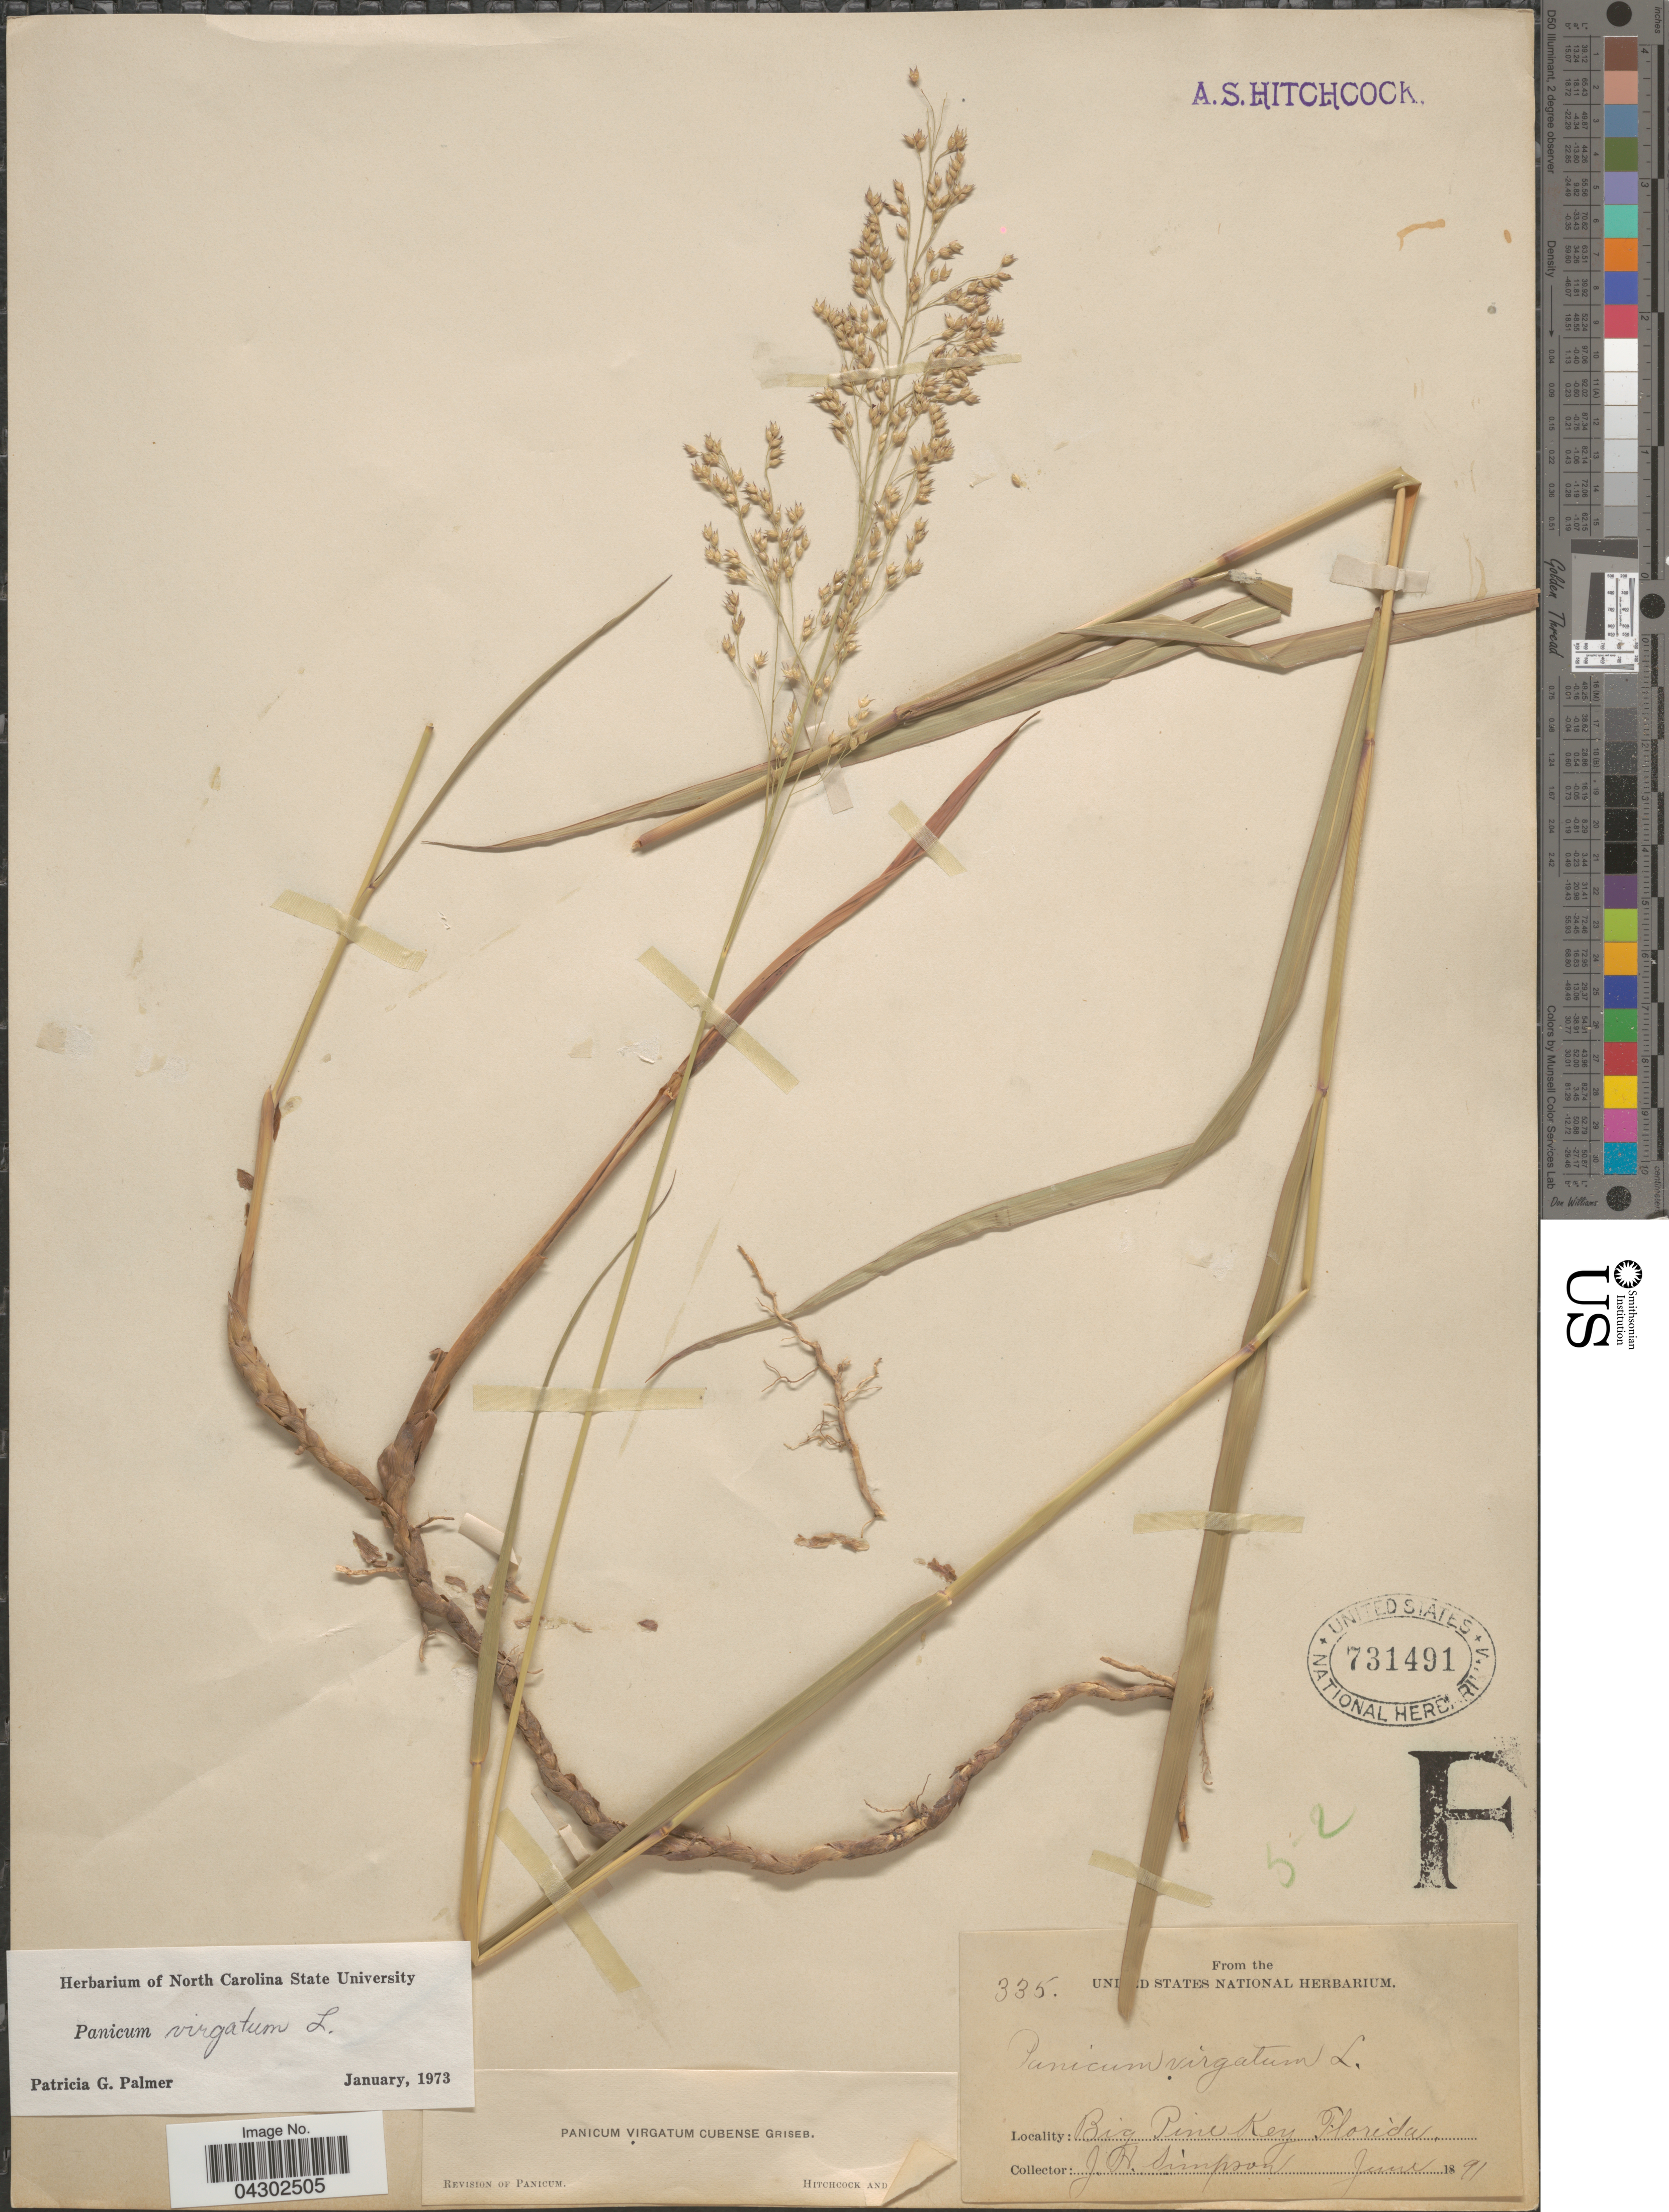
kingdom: Plantae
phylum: Tracheophyta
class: Liliopsida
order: Poales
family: Poaceae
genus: Panicum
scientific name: Panicum virgatum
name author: L.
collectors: J. H. Simpson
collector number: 335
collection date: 1891-06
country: United States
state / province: Florida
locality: Big Pine Key.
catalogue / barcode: US 731491